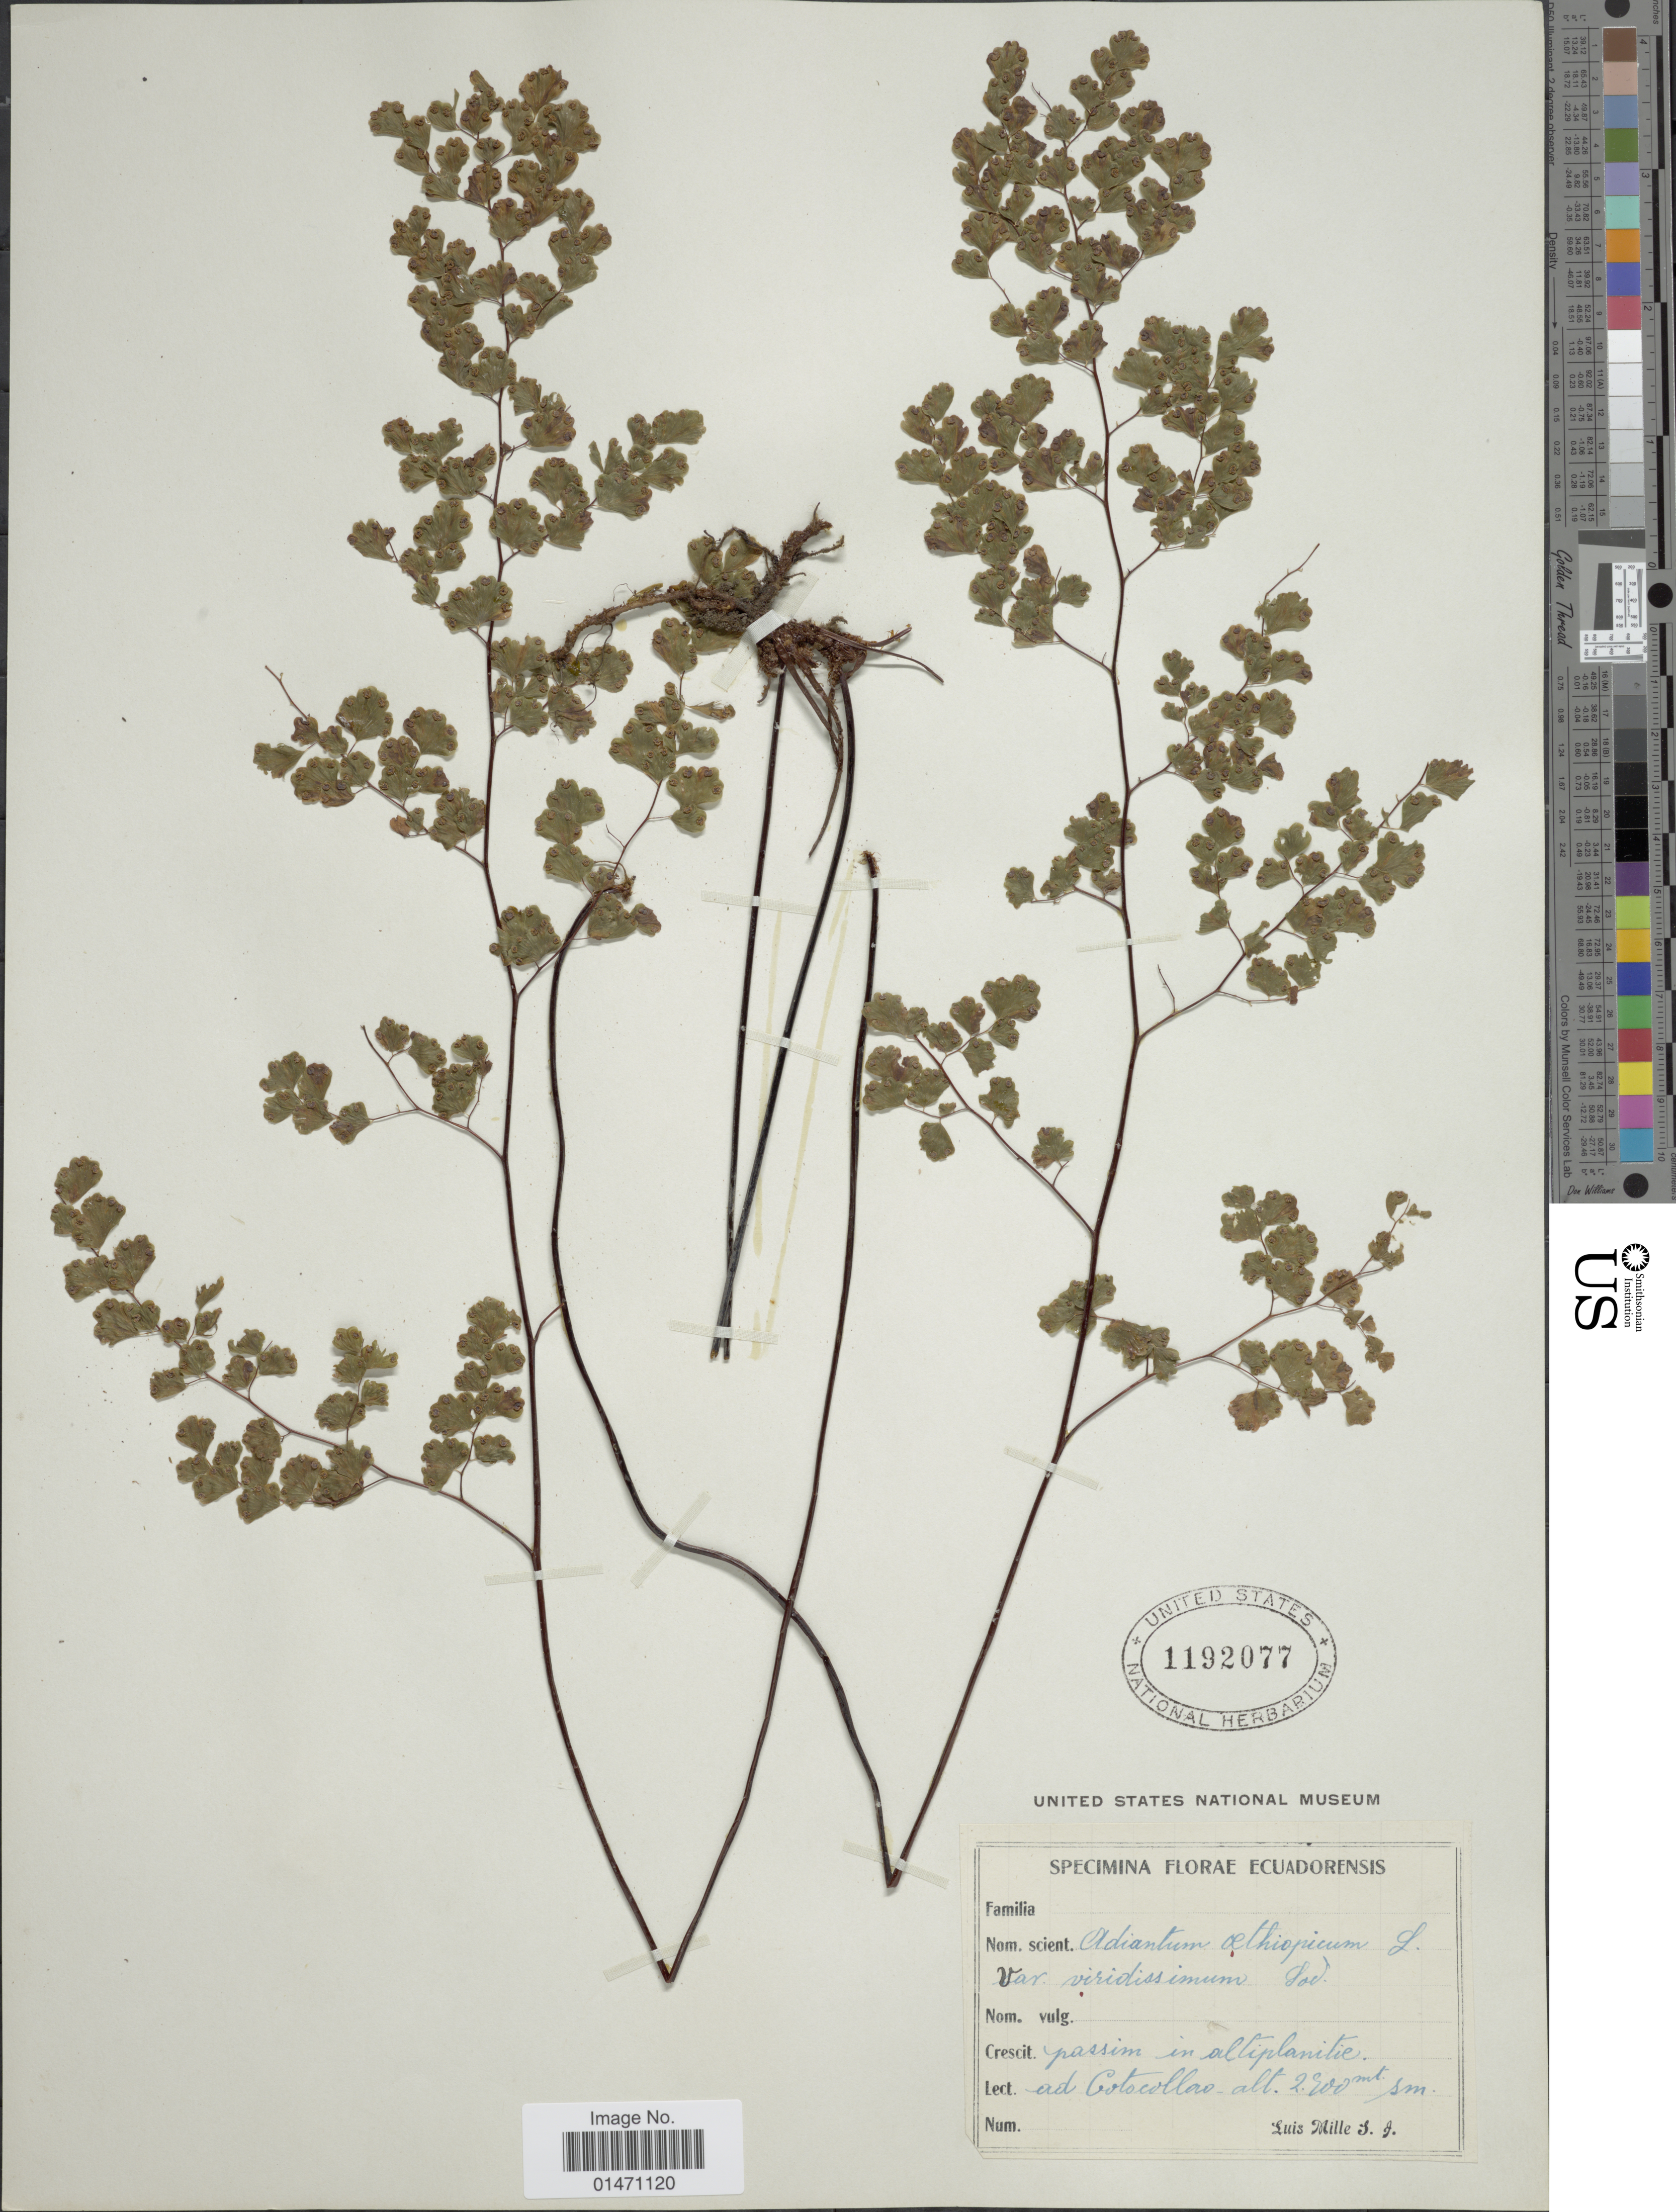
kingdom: Plantae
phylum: Tracheophyta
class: Polypodiopsida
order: Polypodiales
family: Pteridaceae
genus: Adiantum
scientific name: Adiantum poiretii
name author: Wikstr.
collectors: L. Mille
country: Ecuador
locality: passim un altiplanitie, ad Cotocollao.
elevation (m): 2900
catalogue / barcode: US 1192077